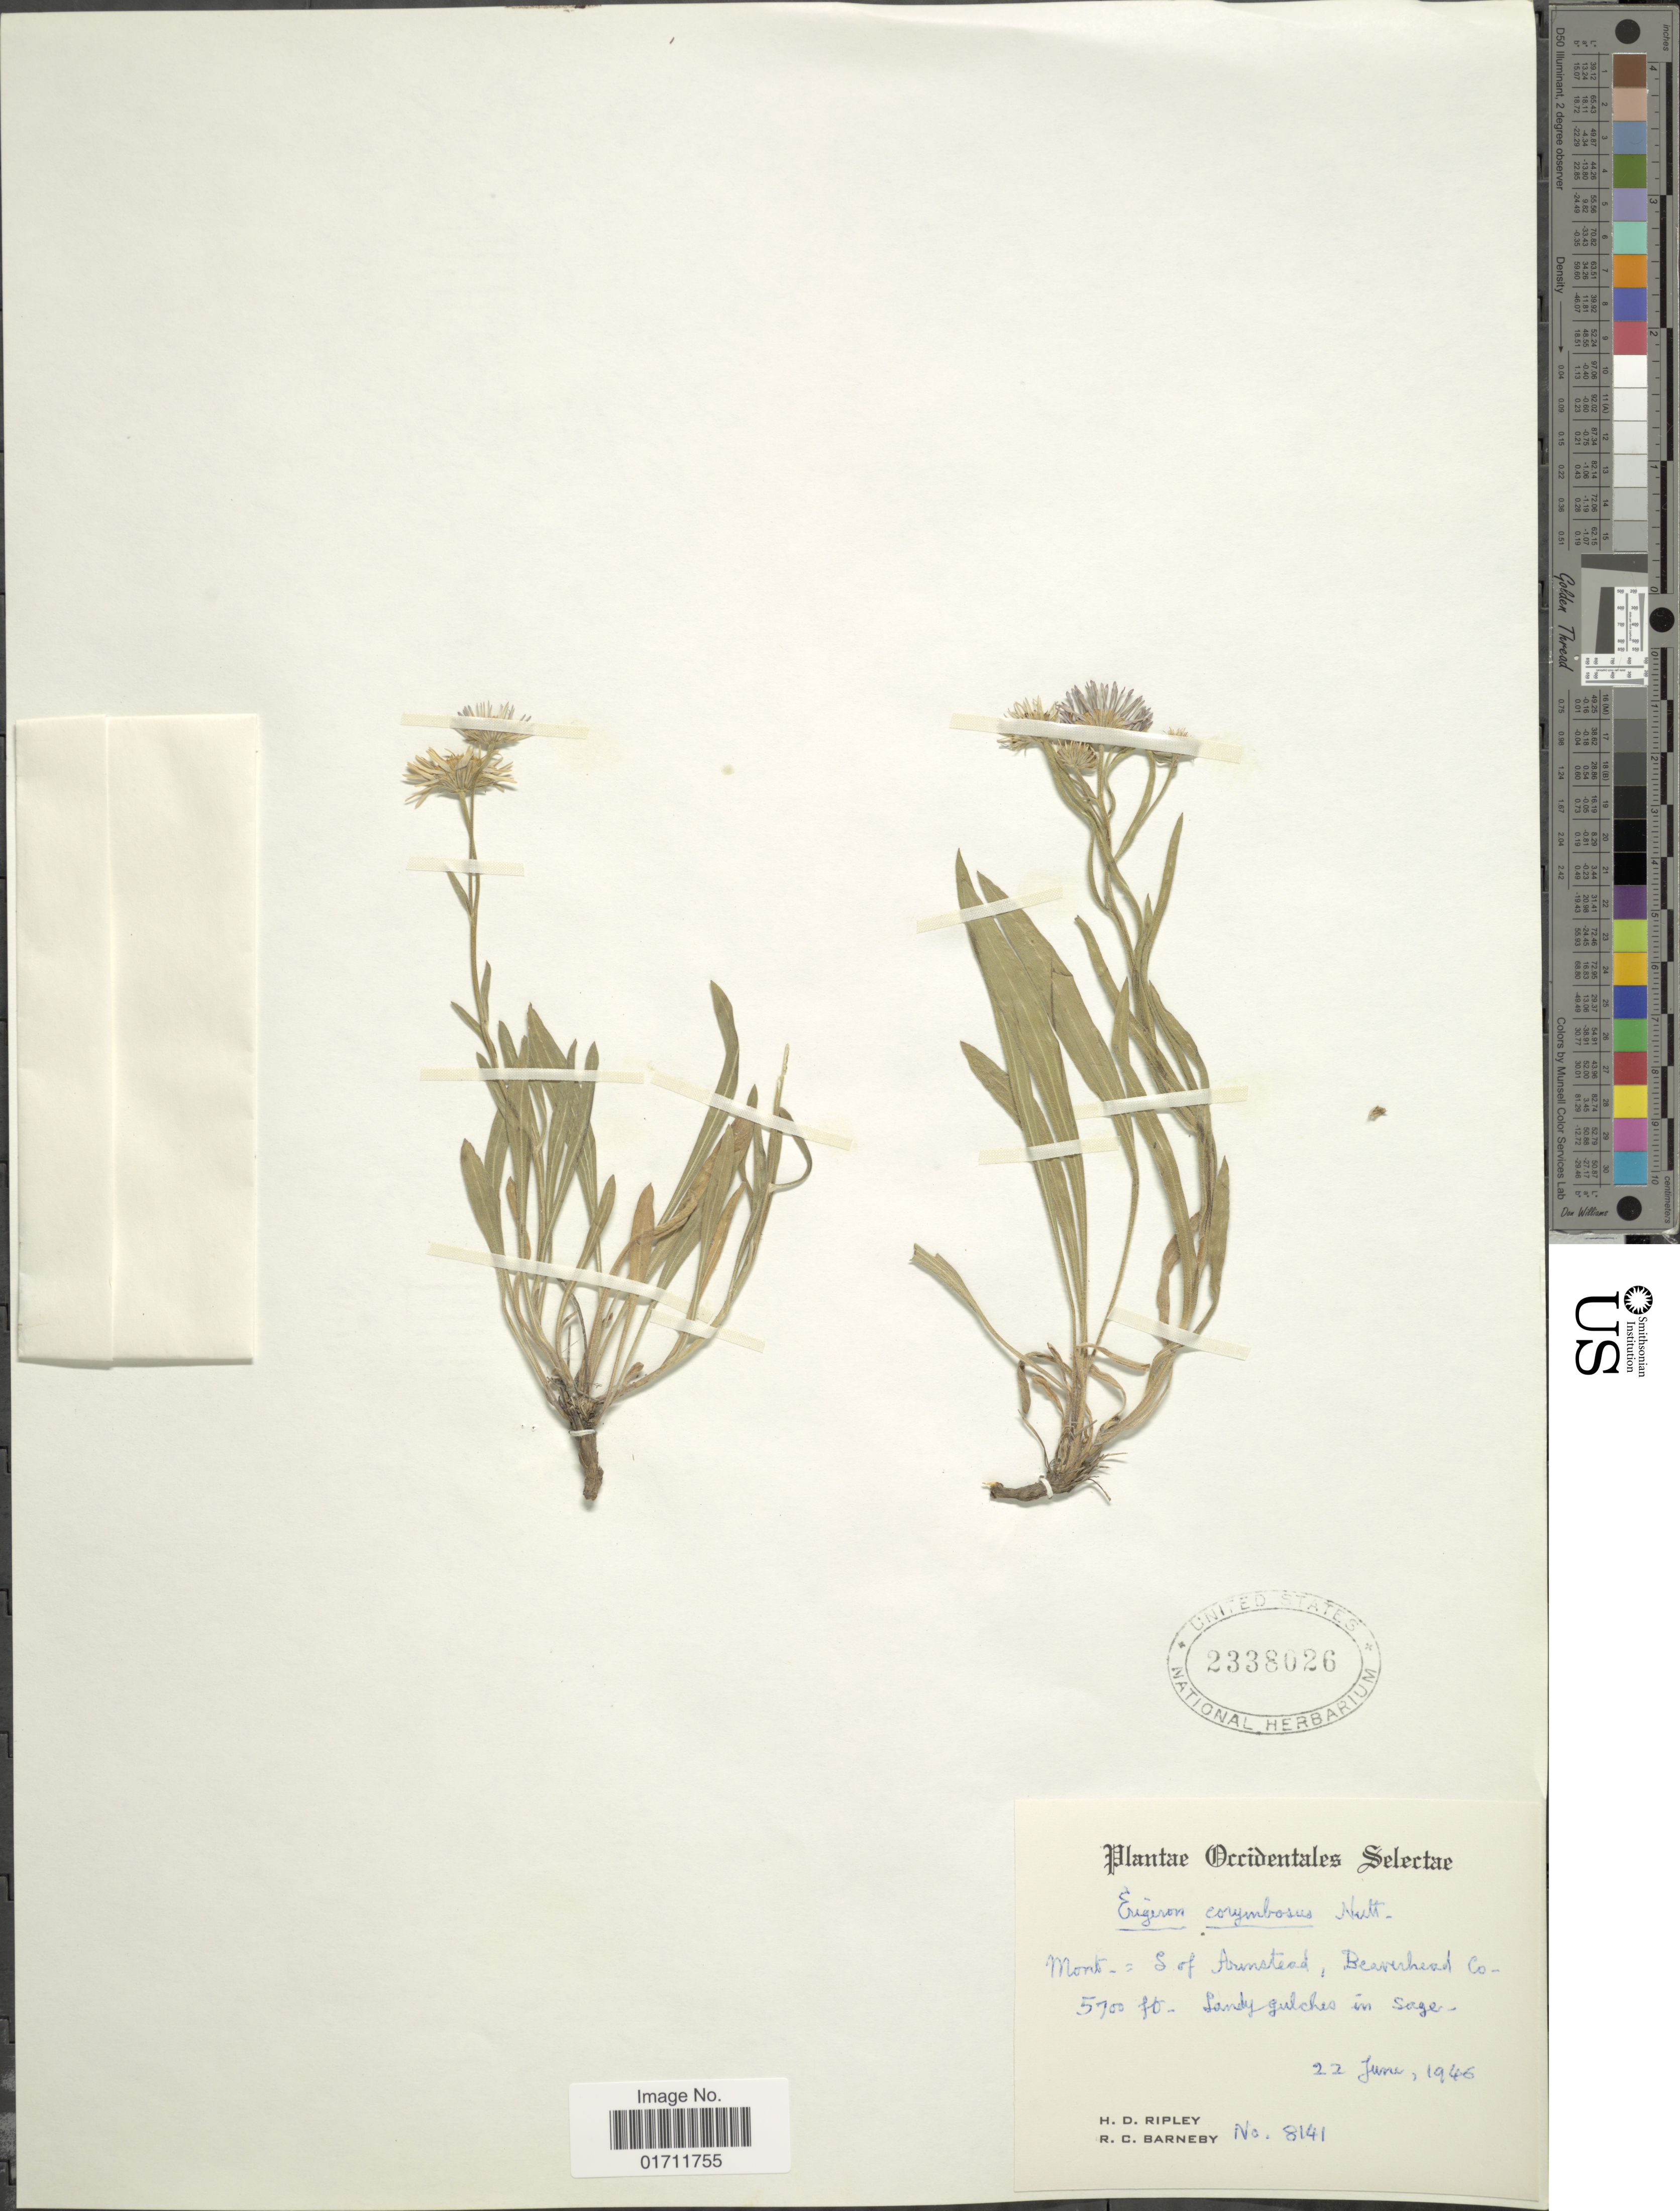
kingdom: Plantae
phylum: Tracheophyta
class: Magnoliopsida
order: Asterales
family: Asteraceae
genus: Erigeron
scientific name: Erigeron corymbosus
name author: Nutt.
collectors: H. Ripley & R. C. Barneby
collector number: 8141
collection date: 1946-06-22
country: United States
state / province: Montana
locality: Occidentales Selectae, Mont = S of Armstead, Beaverhead Co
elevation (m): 1737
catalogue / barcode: US 2338026